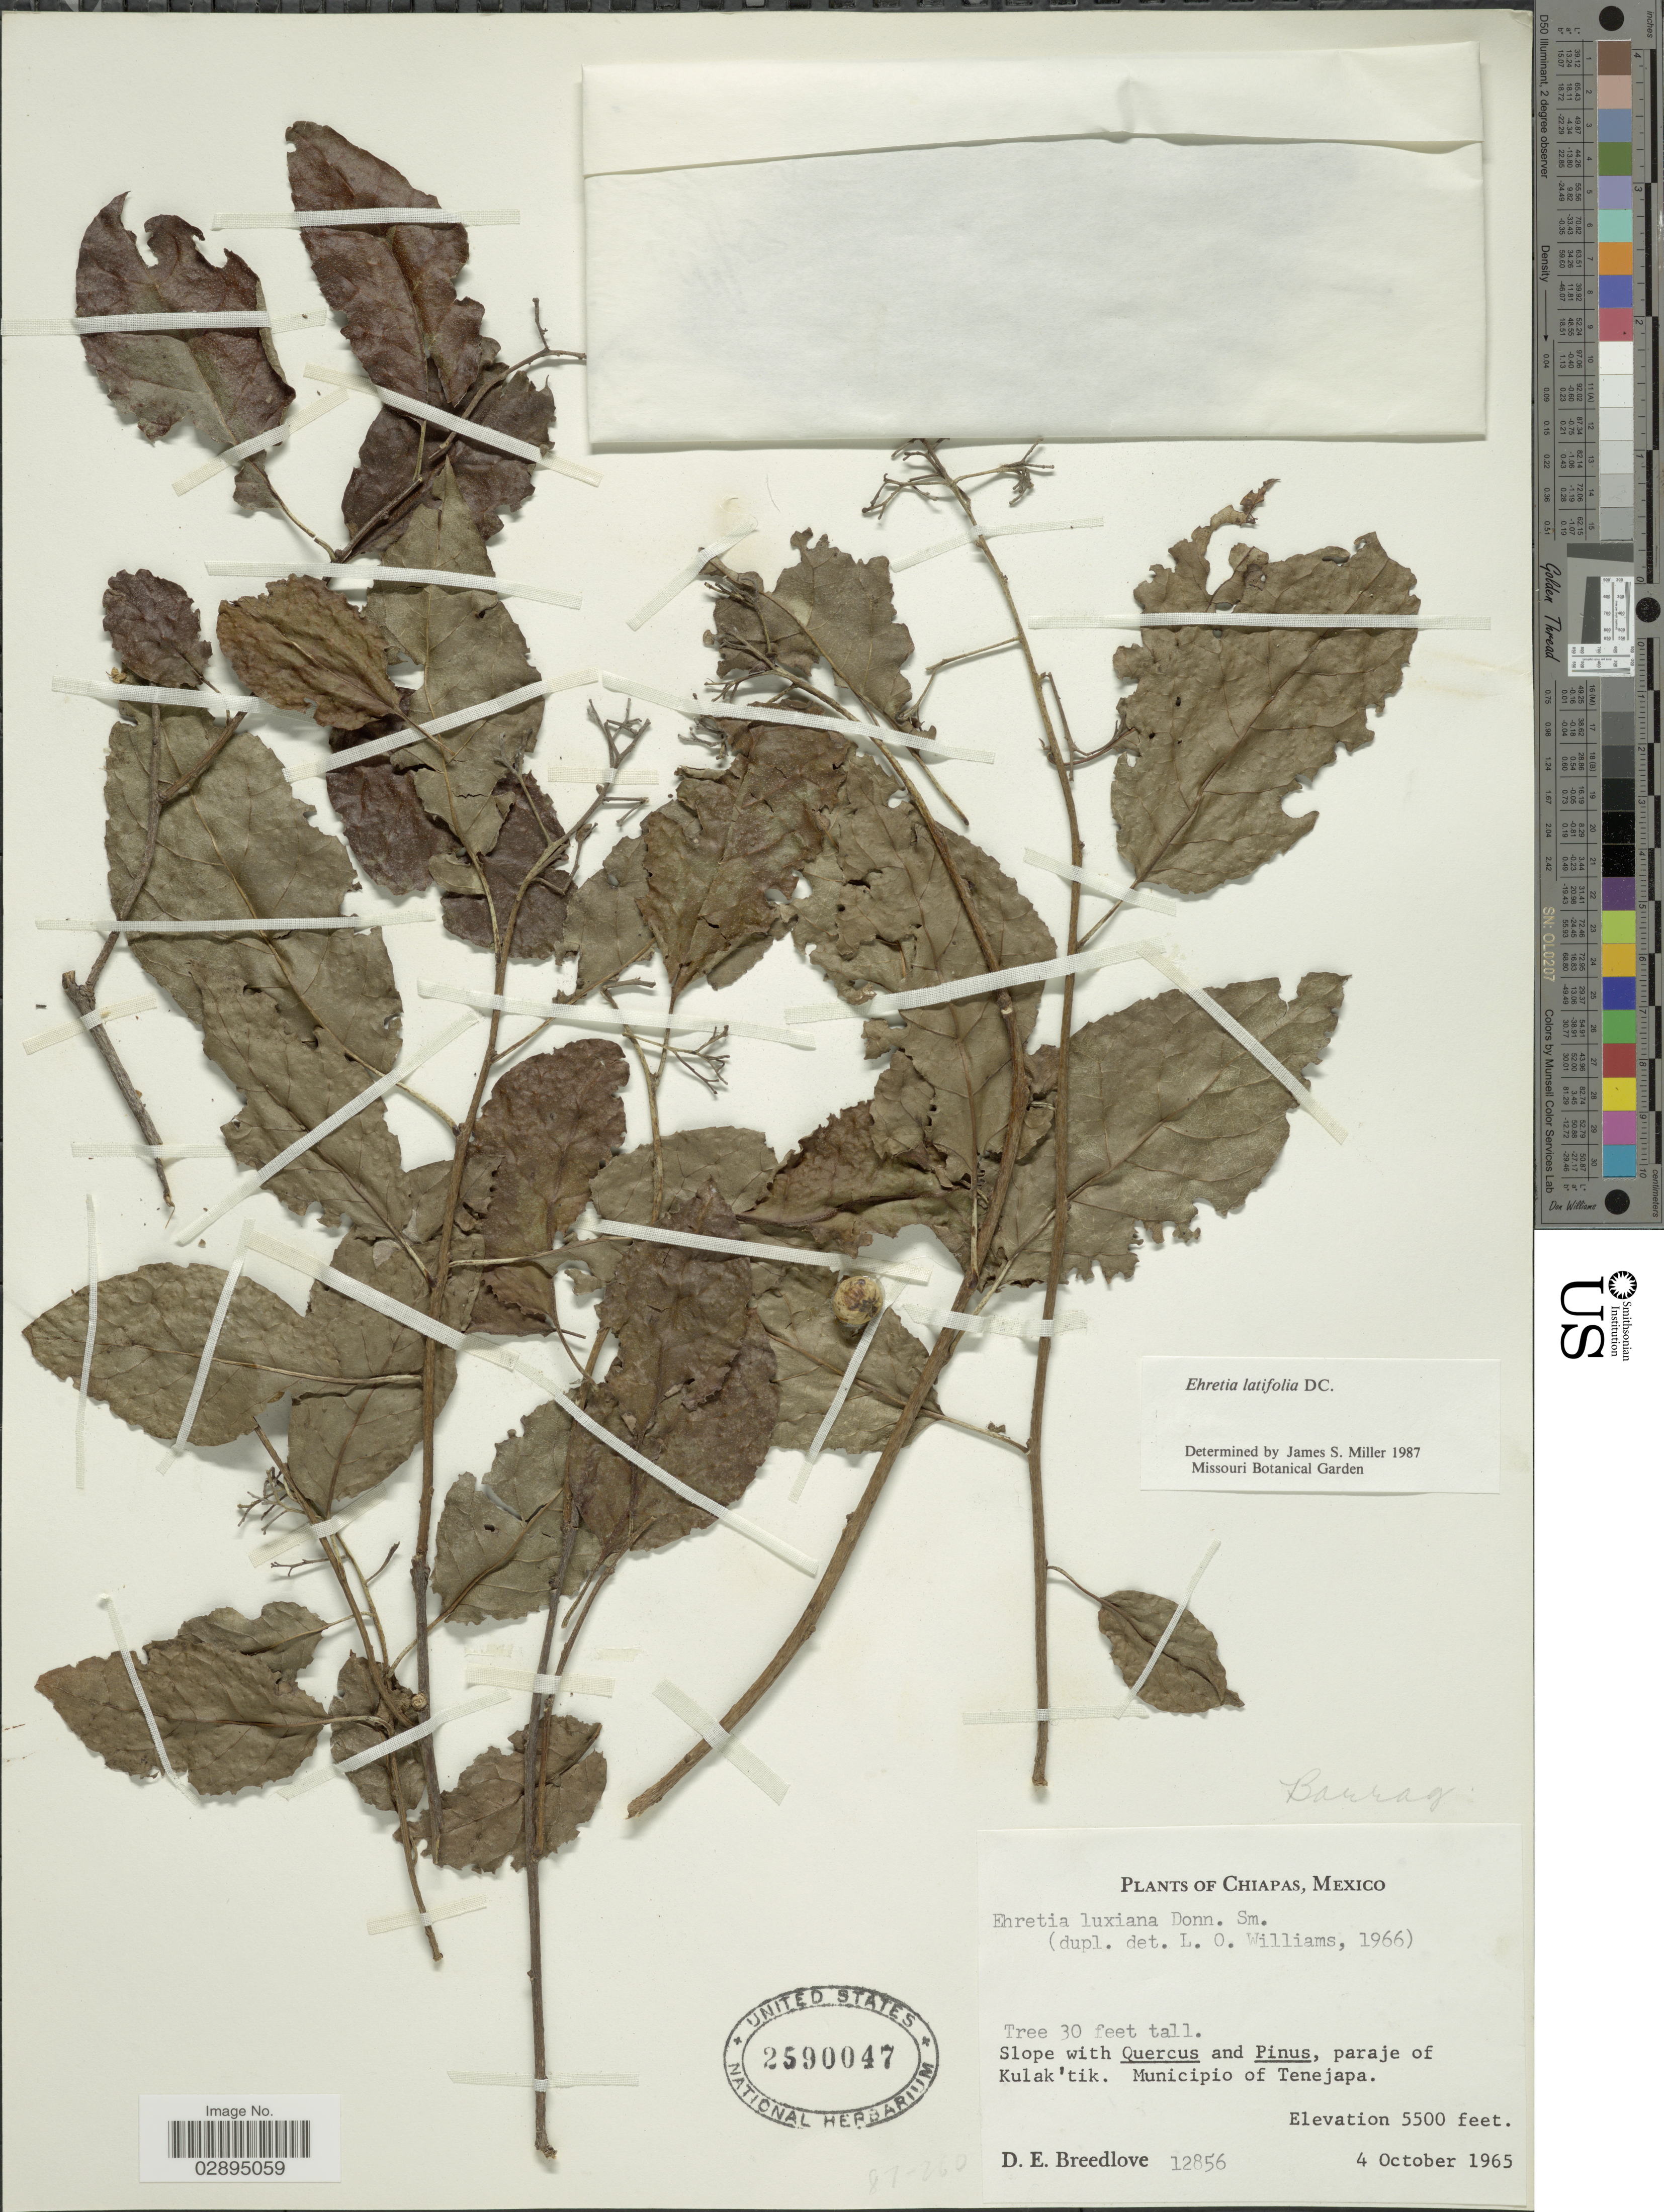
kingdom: Plantae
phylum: Tracheophyta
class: Magnoliopsida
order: Boraginales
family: Ehretiaceae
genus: Ehretia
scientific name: Ehretia latifolia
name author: DC.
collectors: D. E. Breedlove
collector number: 12856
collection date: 1965-10-04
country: Mexico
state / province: Chiapas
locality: Paraje of Kulak'tik. Municipio of Tenejapa.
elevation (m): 1676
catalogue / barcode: US 2590047